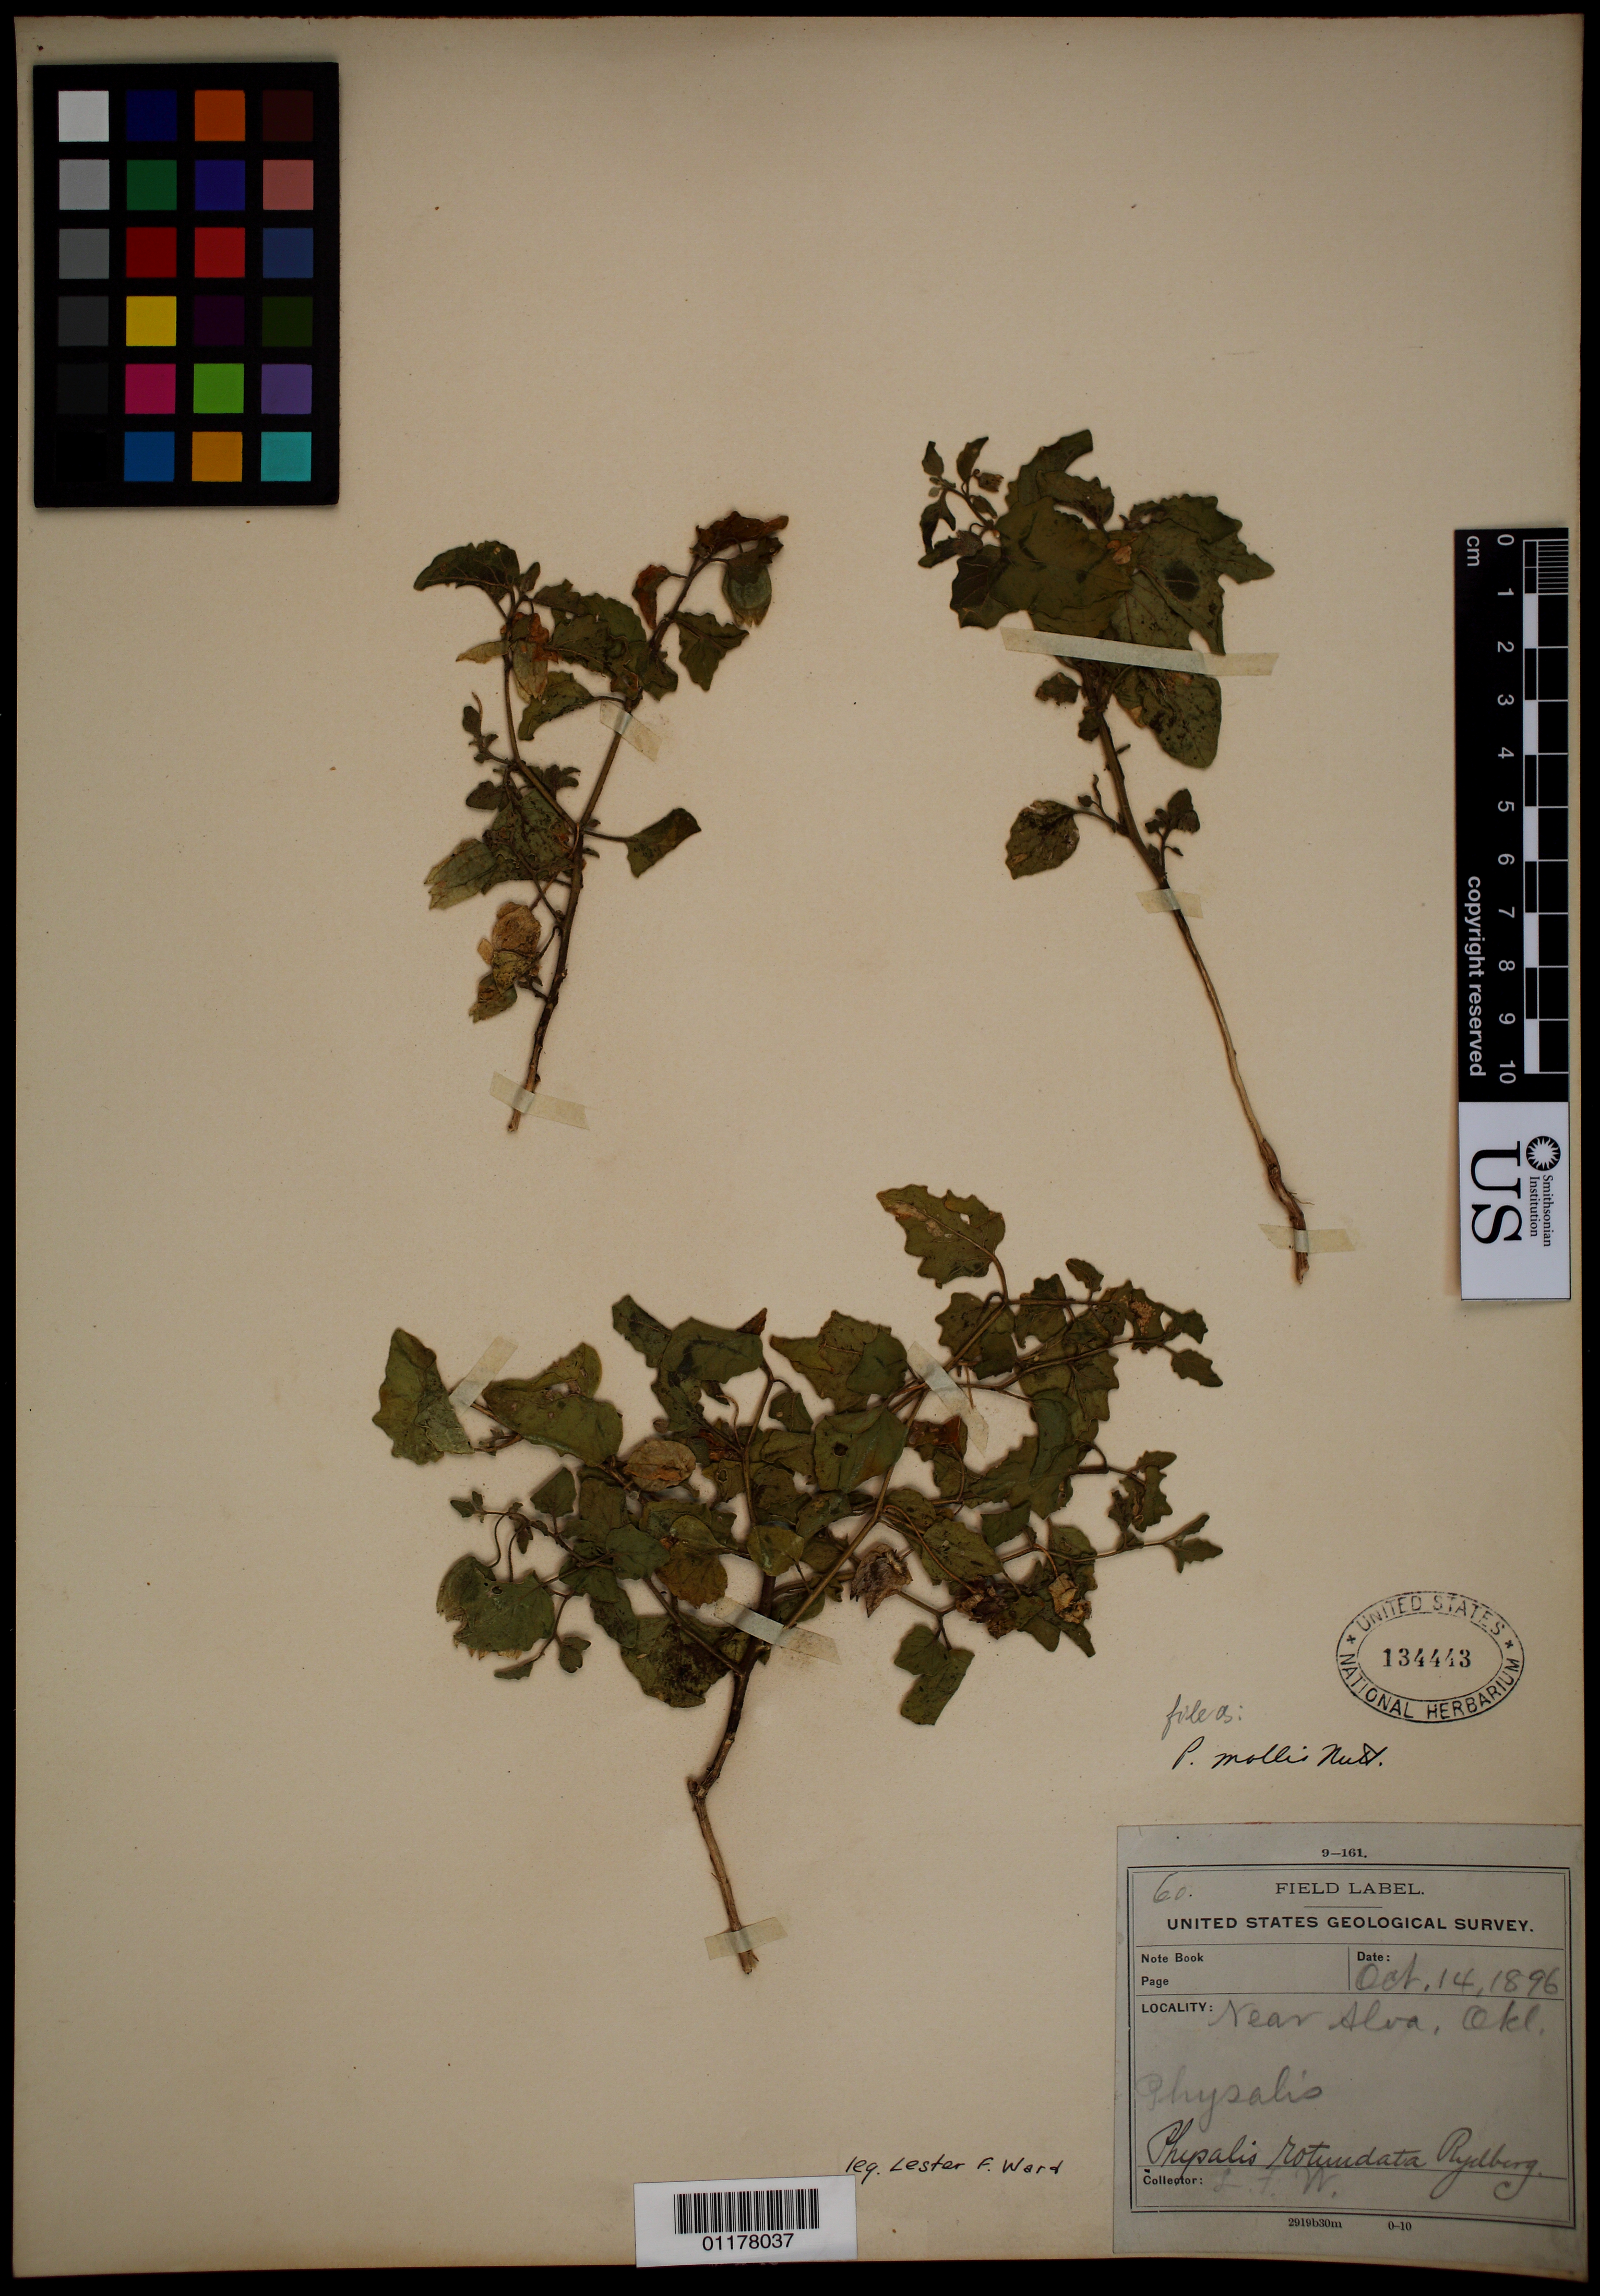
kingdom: Plantae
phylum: Tracheophyta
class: Magnoliopsida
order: Solanales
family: Solanaceae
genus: Physalis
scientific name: Physalis mollis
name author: Nutt.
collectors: L. F. Ward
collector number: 60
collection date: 1896-10-14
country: United States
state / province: Oklahoma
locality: near Alva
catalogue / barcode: US 134443